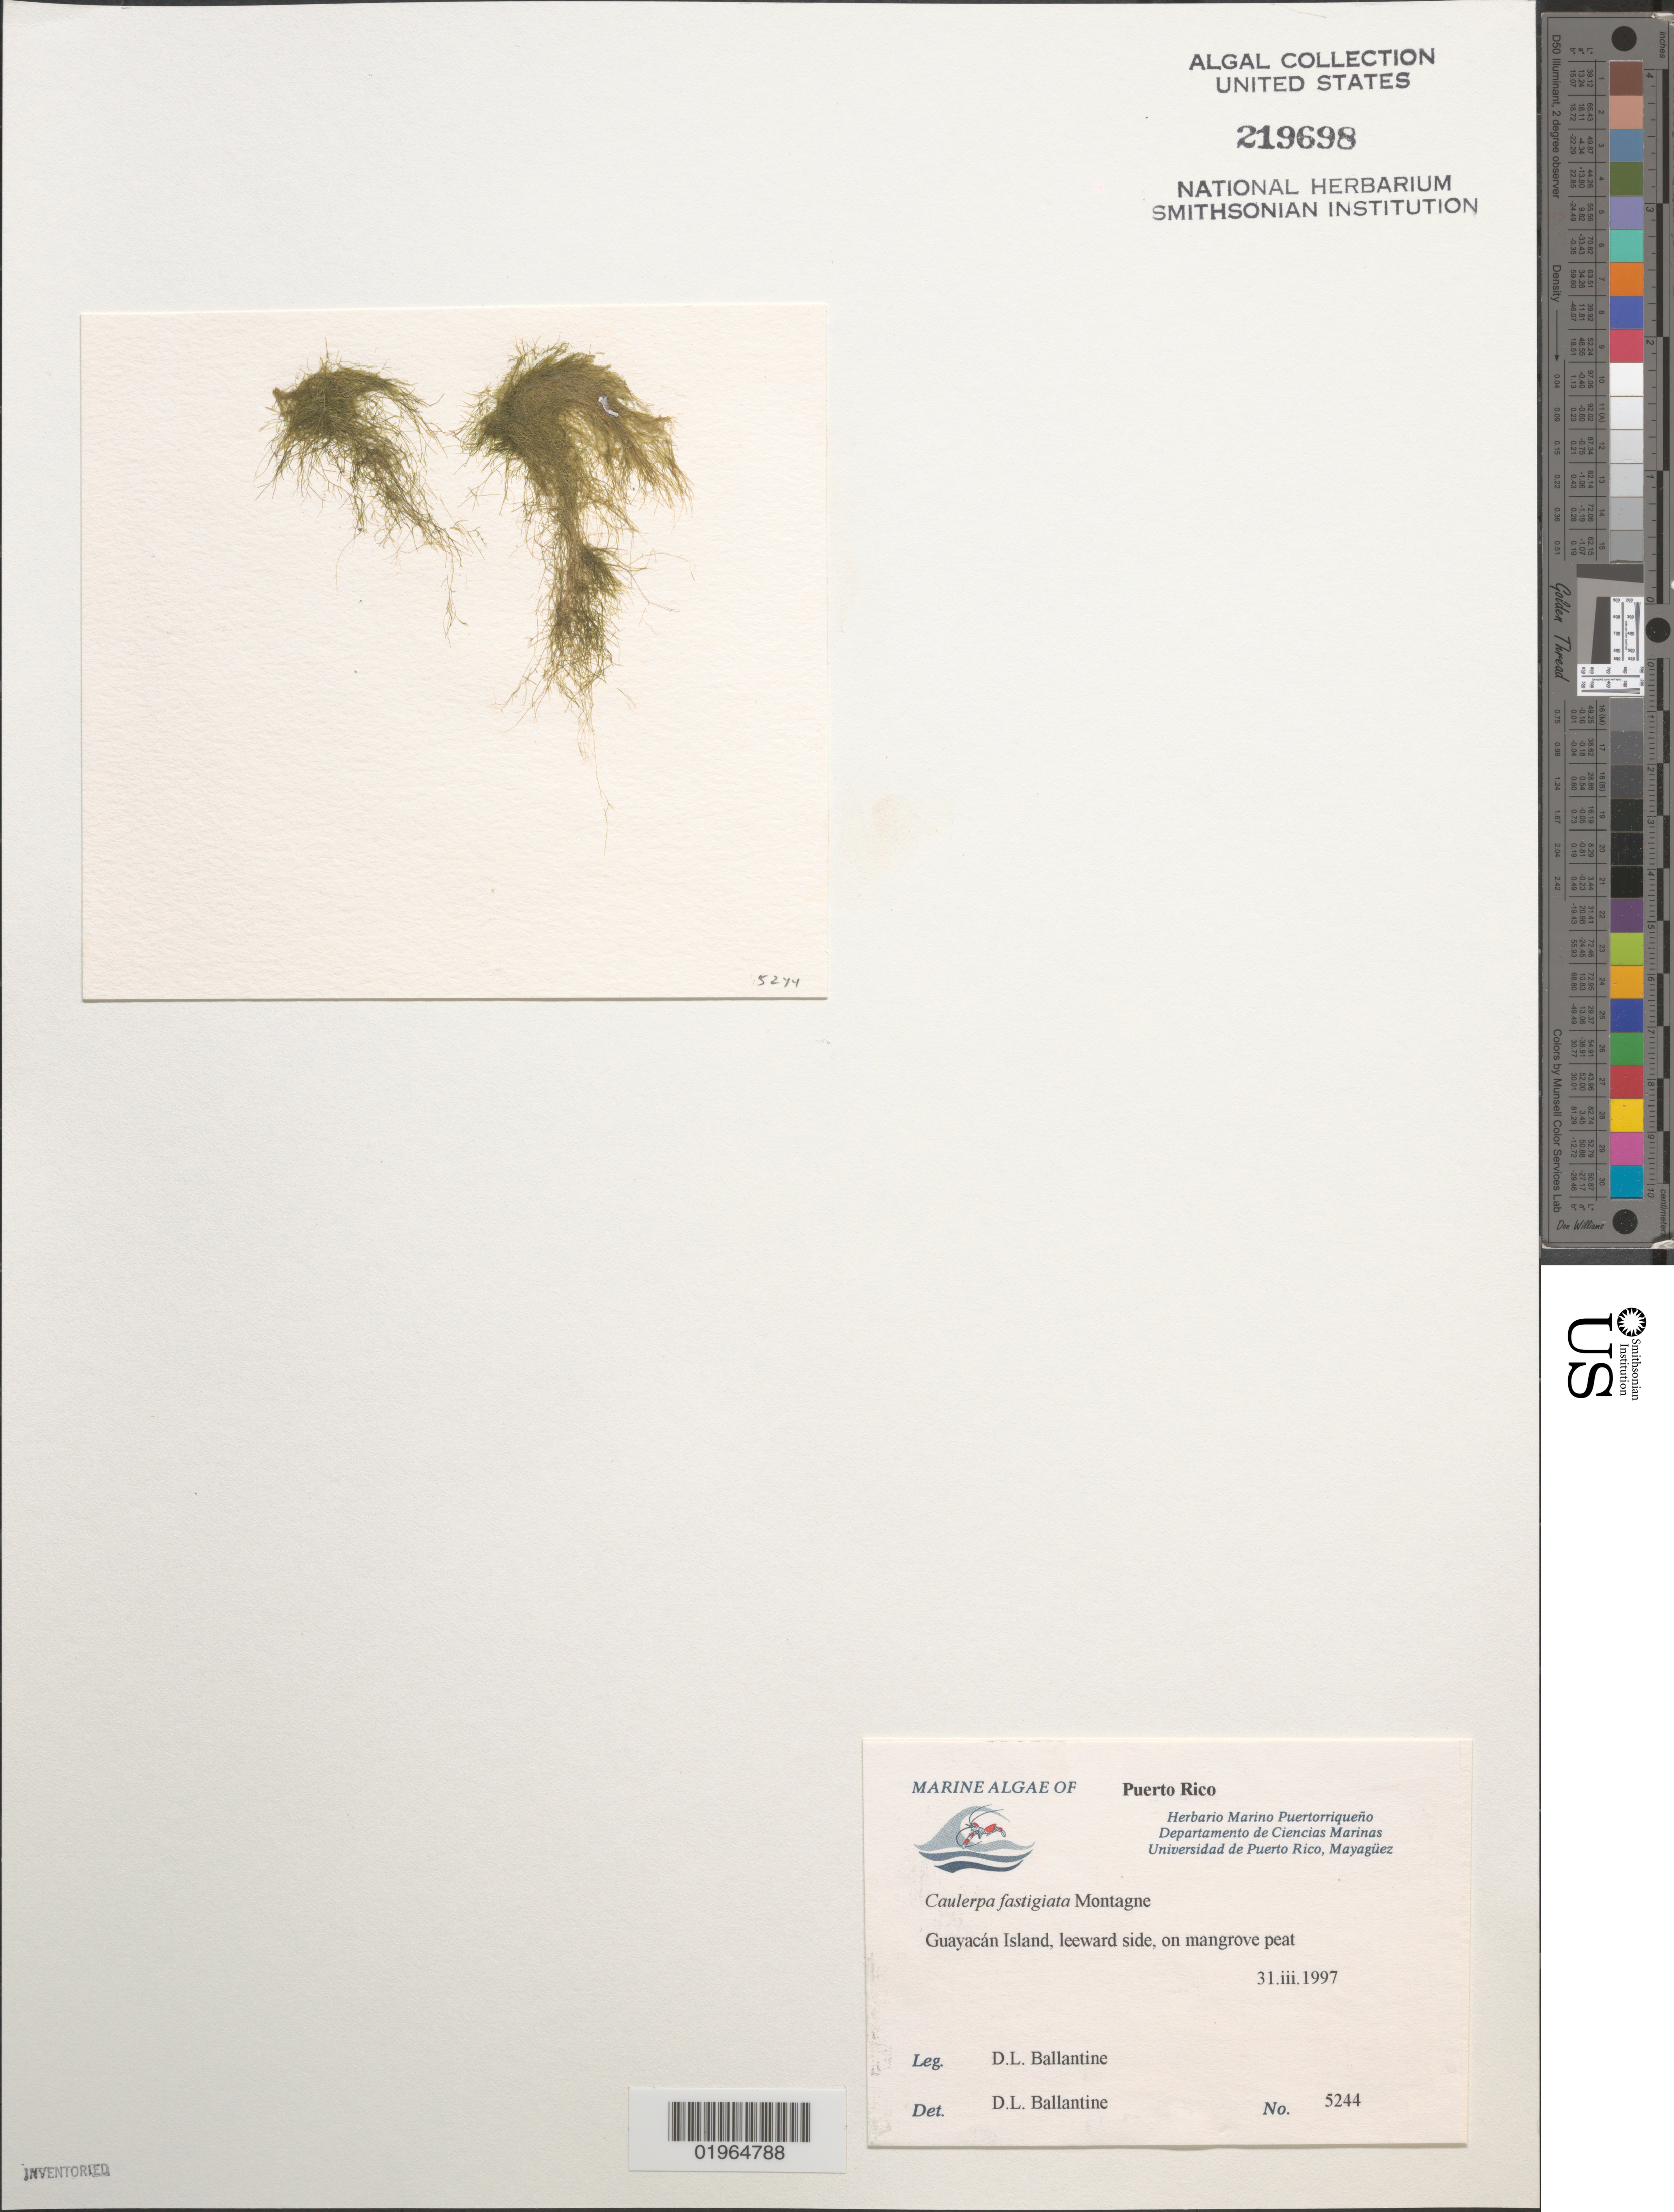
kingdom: Plantae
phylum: Chlorophyta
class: Ulvophyceae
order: Bryopsidales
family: Caulerpaceae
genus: Caulerpa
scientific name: Caulerpa fastigiata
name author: Mont.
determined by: Ballantine, D. L.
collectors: D.L. Ballantine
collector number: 5244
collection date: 1997-03-31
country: Puerto Rico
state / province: Lajas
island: Guayacan Island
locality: Leeward side, on mangrove peat.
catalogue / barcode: US 219698